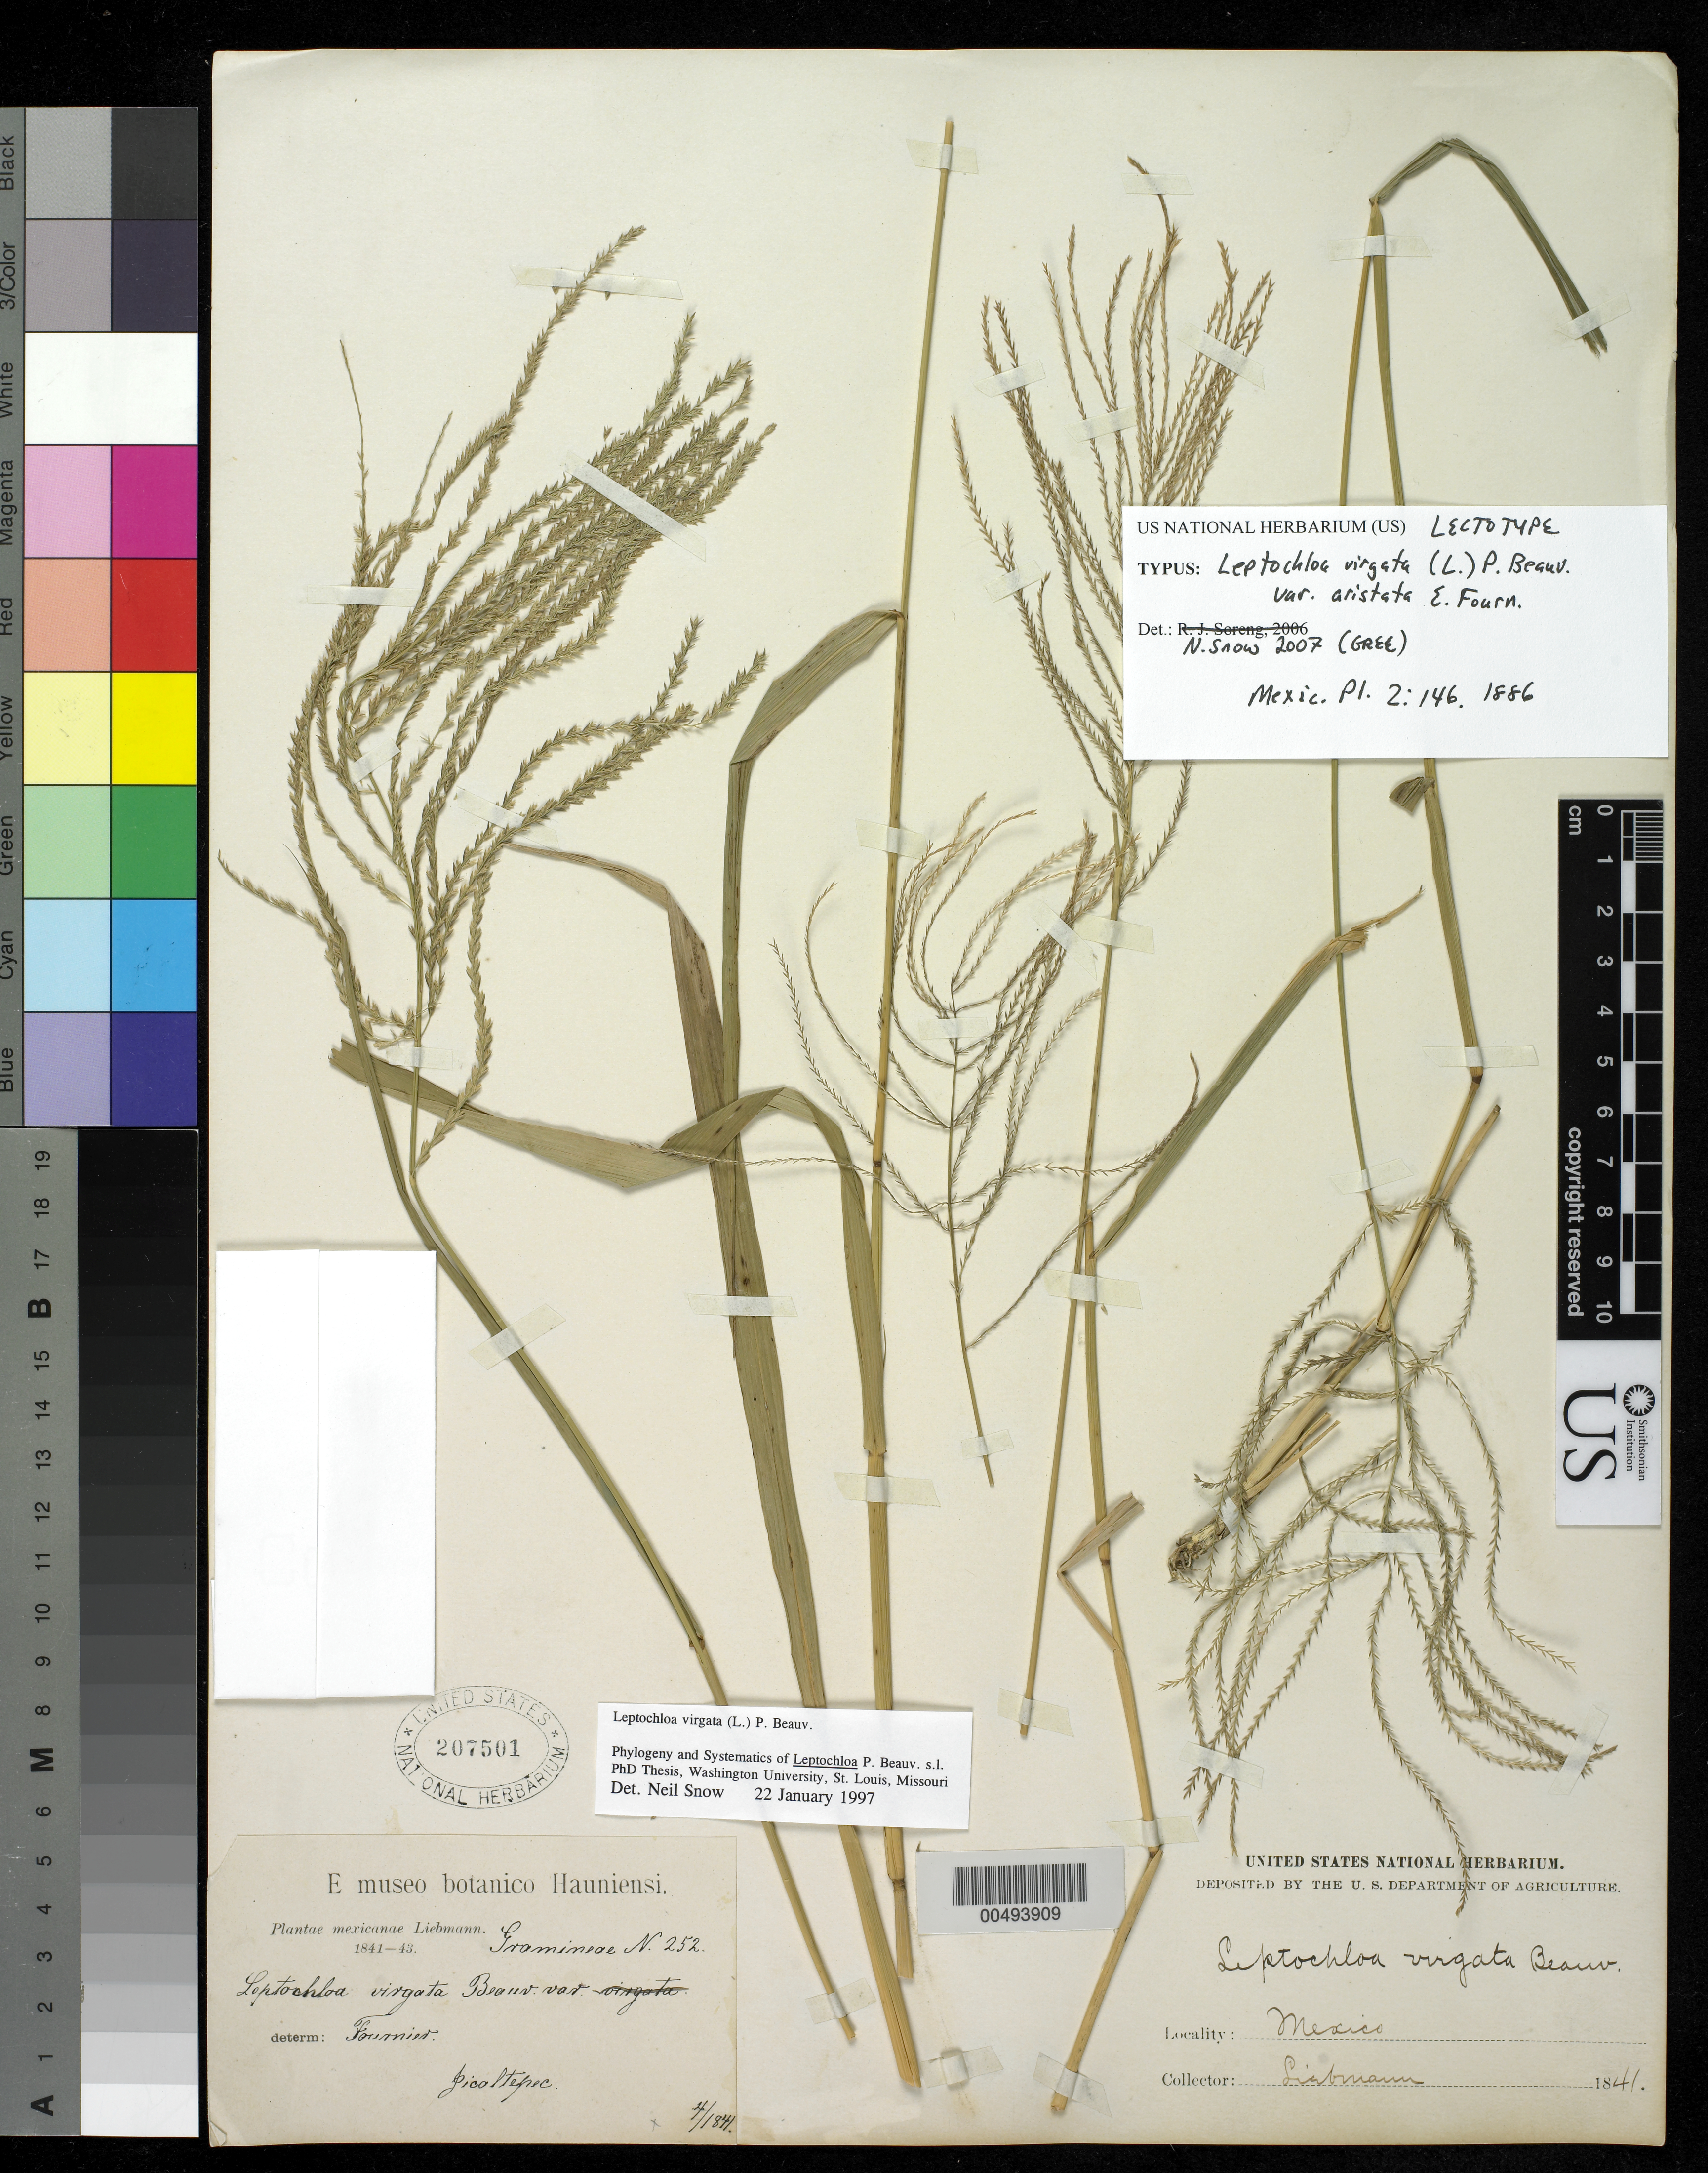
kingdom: Plantae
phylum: Tracheophyta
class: Liliopsida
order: Poales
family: Poaceae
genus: Leptochloa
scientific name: Leptochloa virgata var. aristata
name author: E. Fourn.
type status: Syntype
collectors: F. M. Liebmann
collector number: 252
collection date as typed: Apr 1841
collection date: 1841-04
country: Mexico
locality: Jicaltepec.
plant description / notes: Annotated as "lectotype" by N. Snow (2007); lectotypification ined.?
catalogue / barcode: US 207501